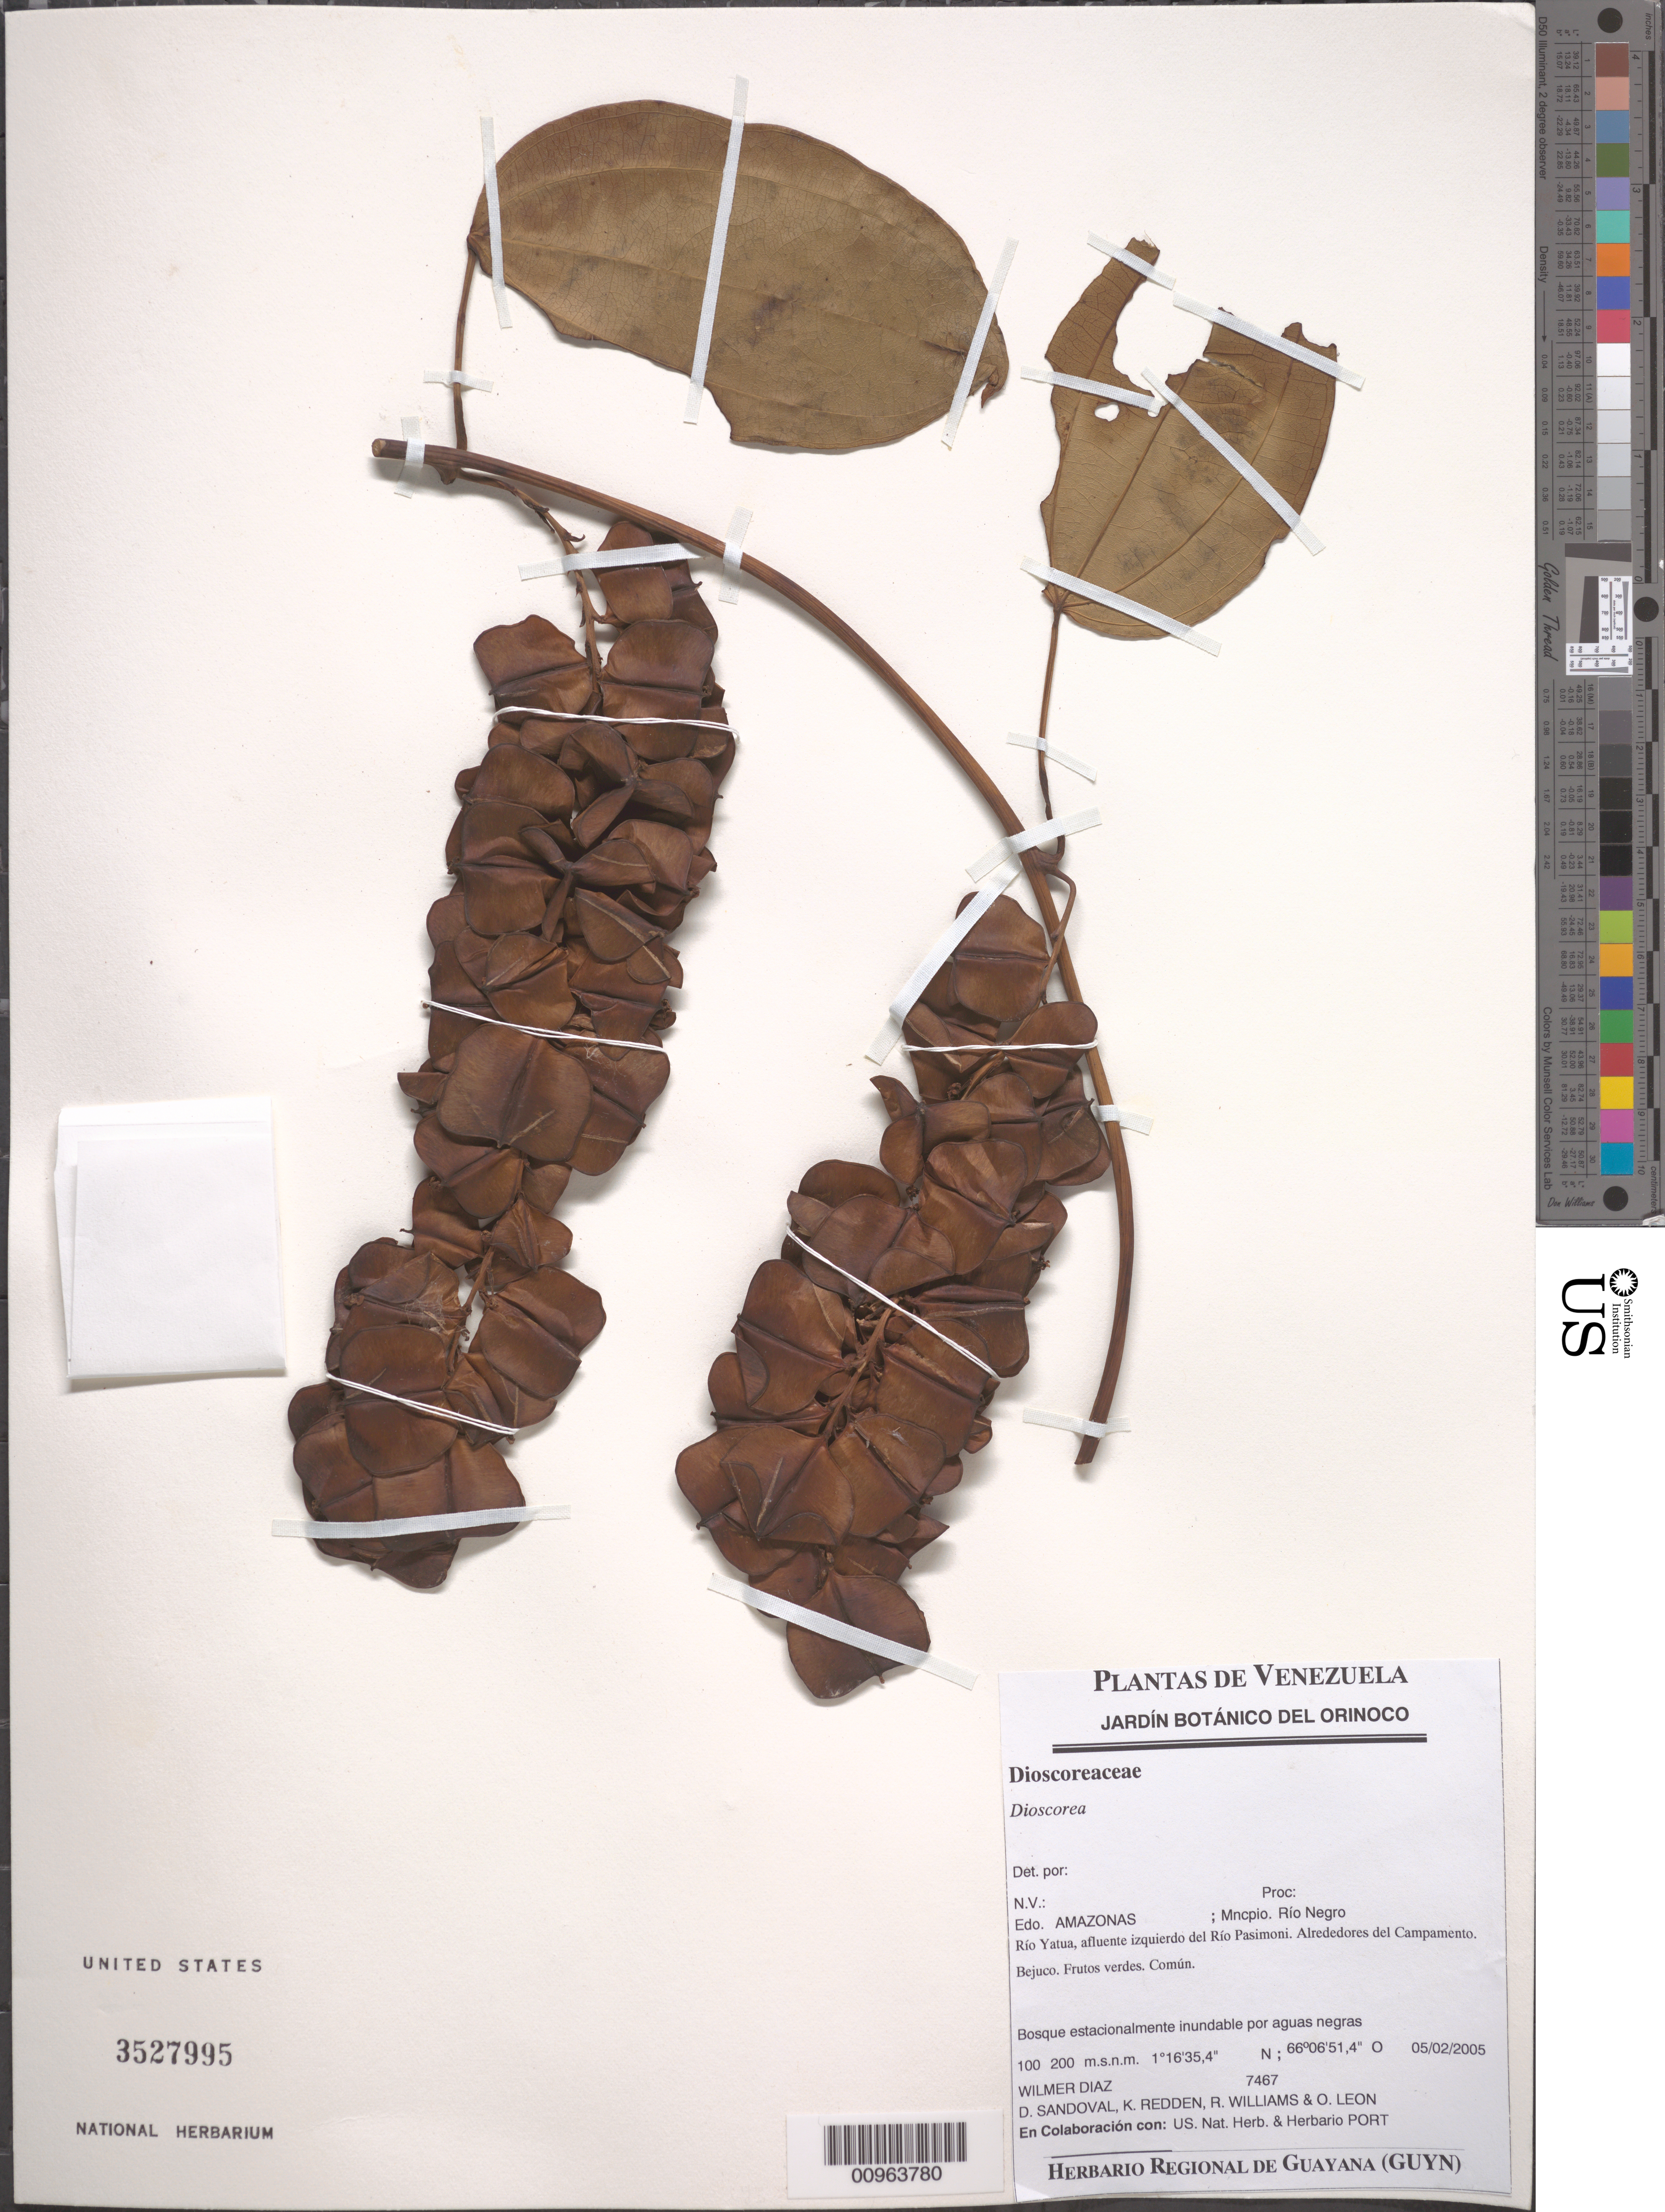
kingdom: Plantae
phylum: Tracheophyta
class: Liliopsida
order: Dioscoreales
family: Dioscoreaceae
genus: Dioscorea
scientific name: Dioscorea sp.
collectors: W. Díaz P., D. Sandoval, K. M. Redden, R. Williams & O. León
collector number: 7467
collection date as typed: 5-Feb-05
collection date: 2005-02-05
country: Venezuela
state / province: Amazonas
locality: Mun. Río Negro, Río Yatua, afluente izquierdo del Rio Pasimoni. Alrededores del Campamento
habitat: Bosque estacionalmente inundable por aguas negras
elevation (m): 100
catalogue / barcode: US 3527995